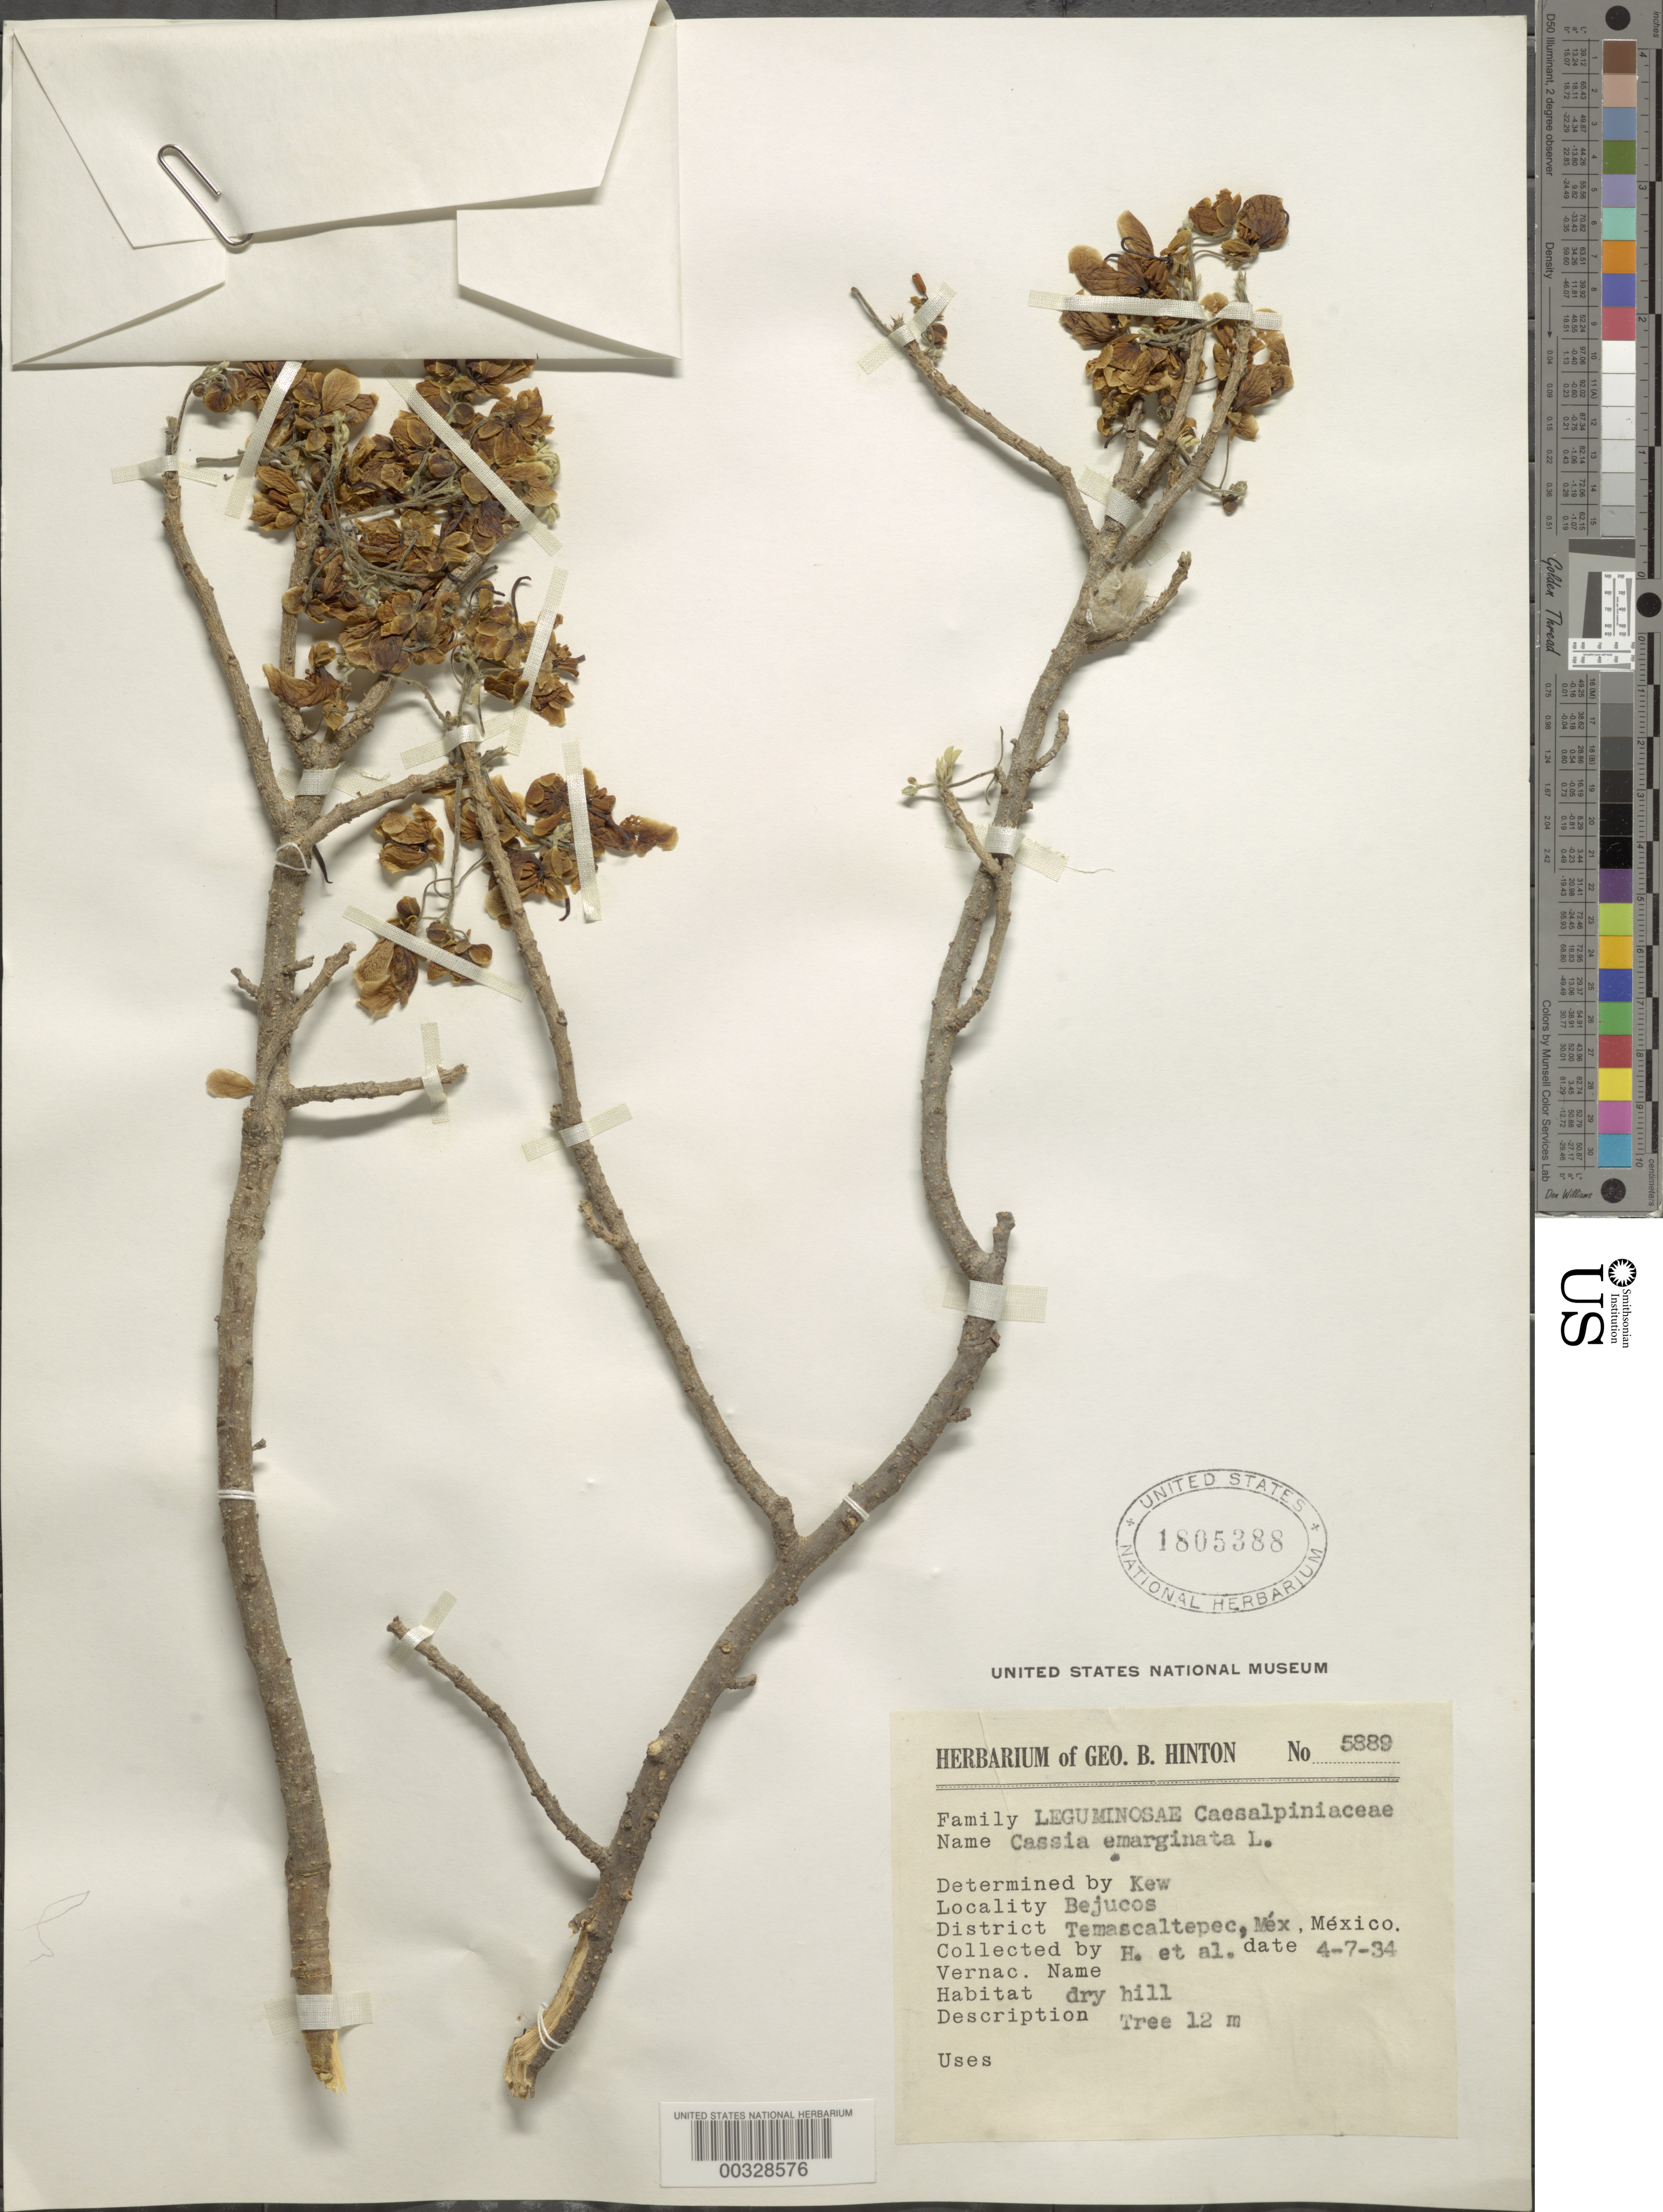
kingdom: Plantae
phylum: Tracheophyta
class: Magnoliopsida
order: Fabales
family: Fabaceae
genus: Senna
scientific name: Senna emarginata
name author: L.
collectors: G. B. Hinton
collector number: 5889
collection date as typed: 04 Jul 1934 or 07 Apr 1934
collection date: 1934-04-07 or 1934-07-04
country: Mexico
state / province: México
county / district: Temascaltepec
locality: Bejucos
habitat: Dry hill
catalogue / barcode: US 1805388